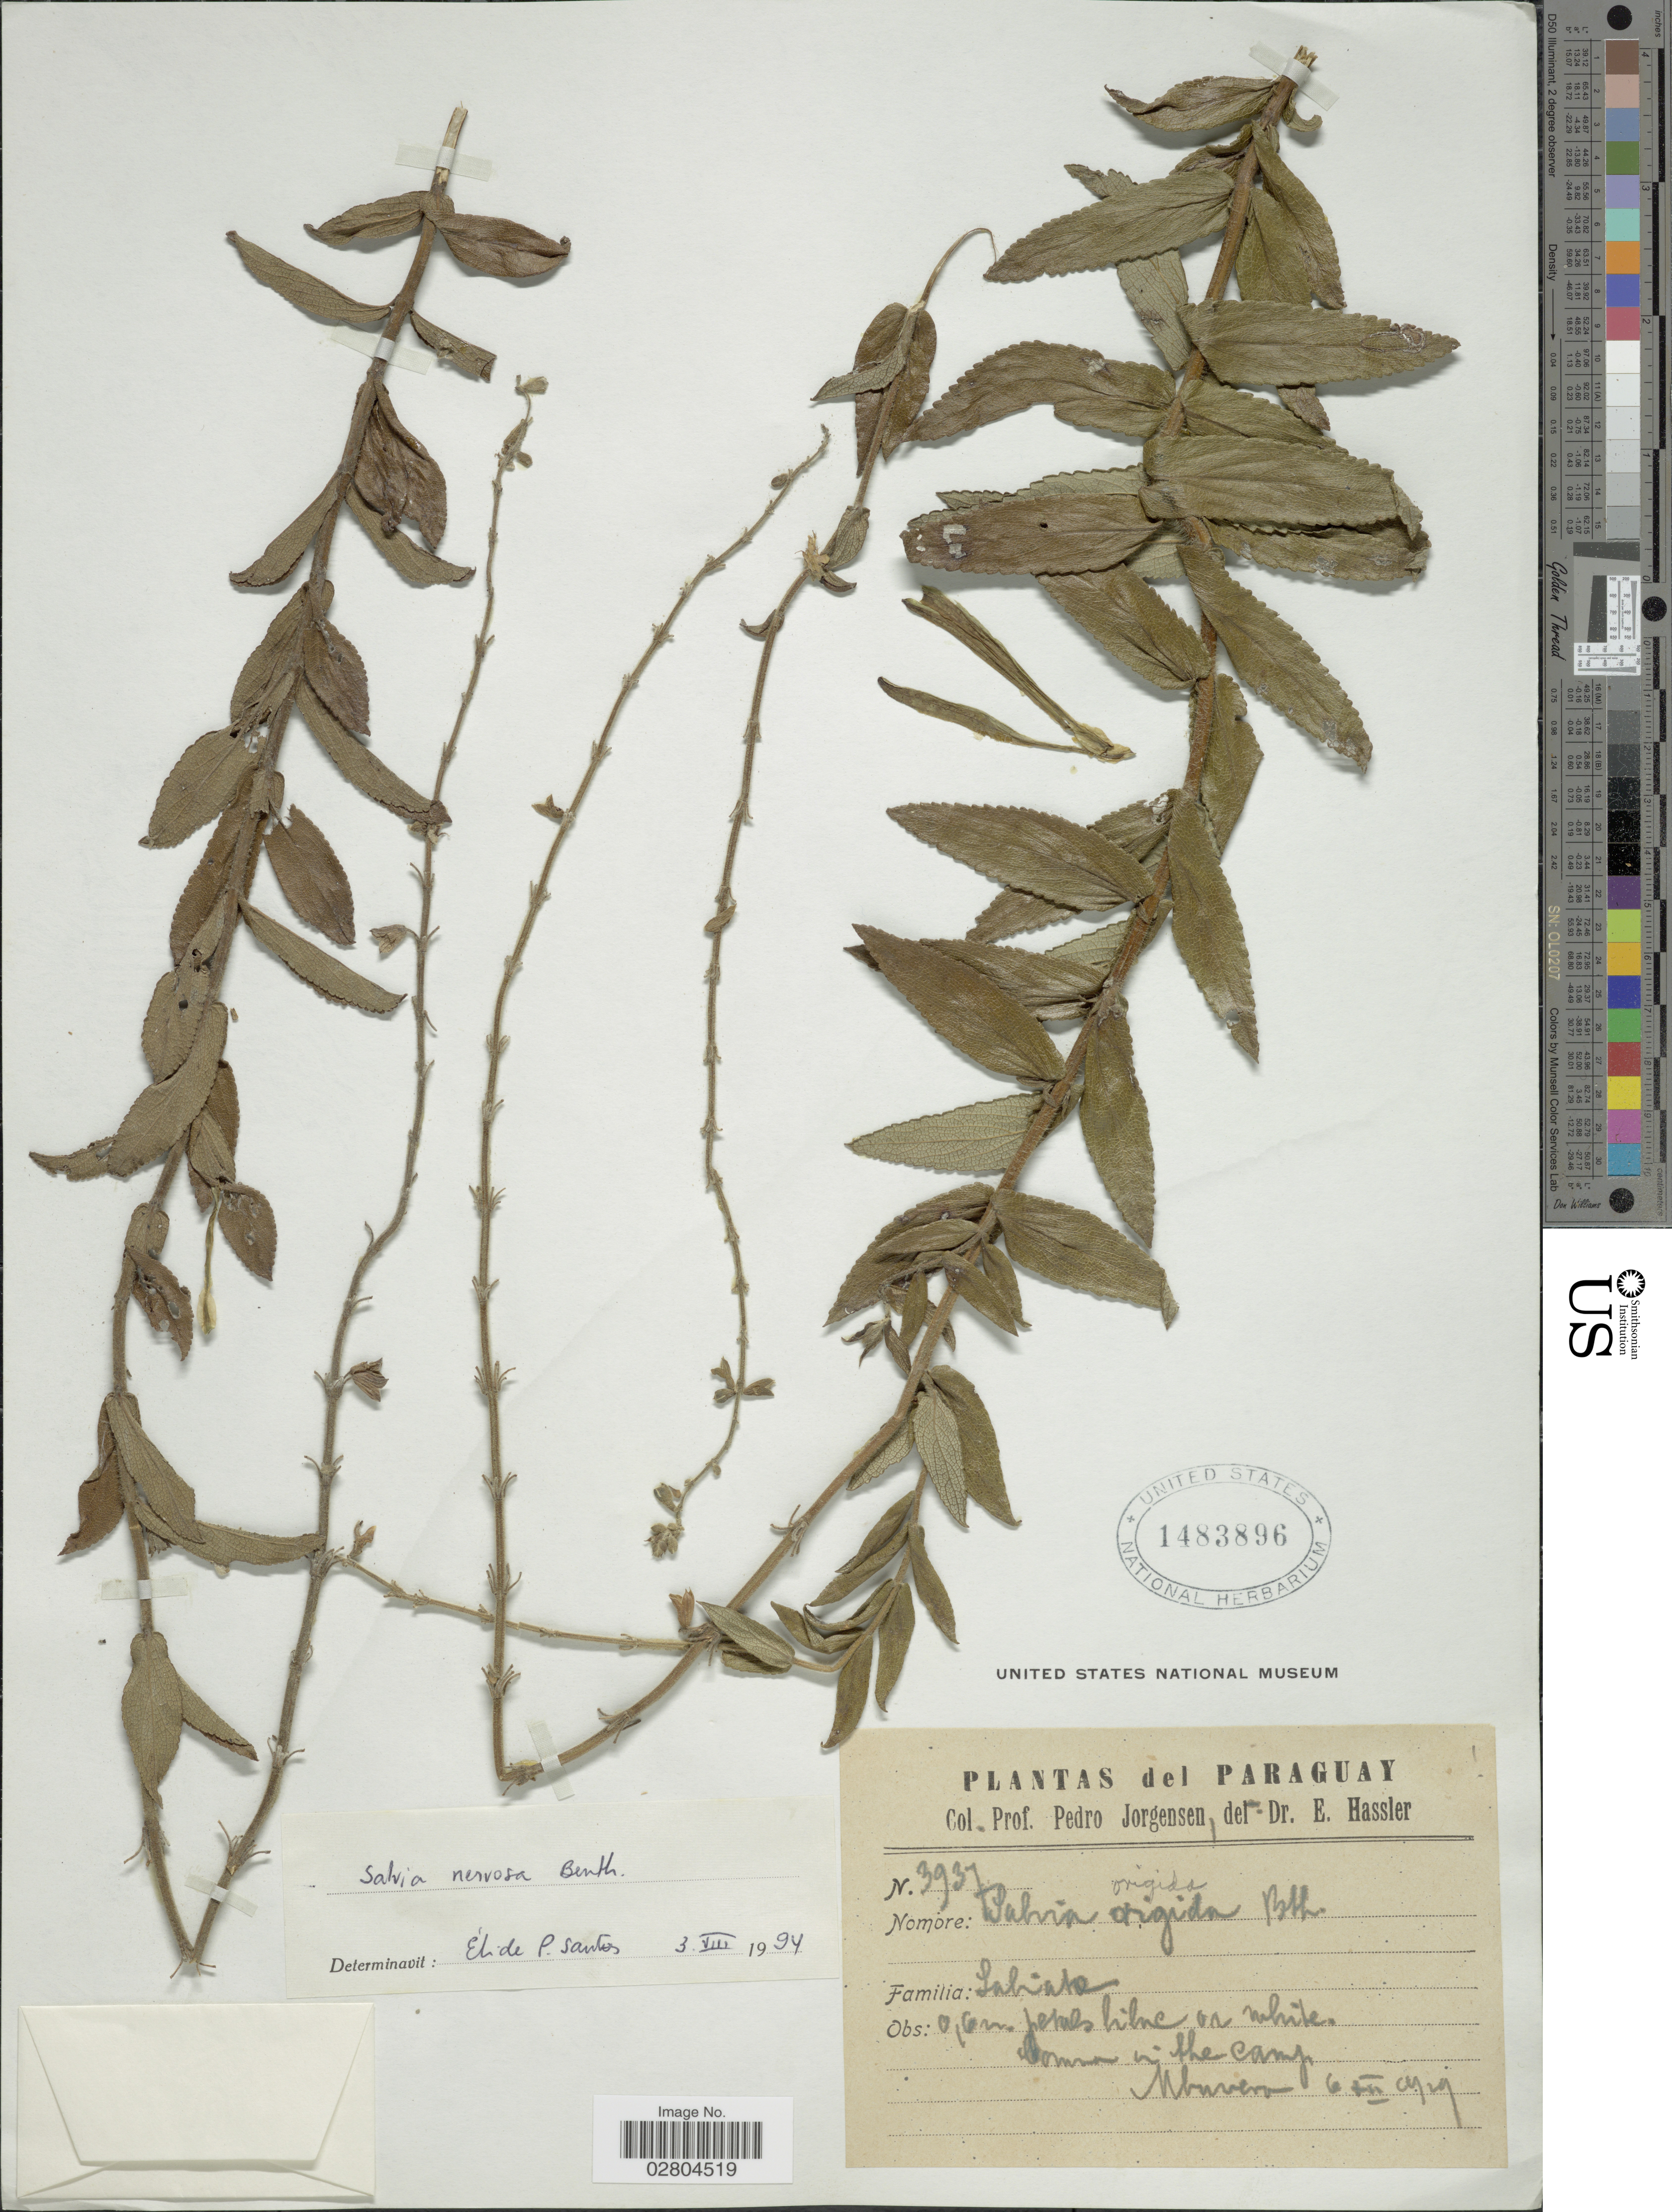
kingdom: Plantae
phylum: Tracheophyta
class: Magnoliopsida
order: Lamiales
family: Lamiaceae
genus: Salvia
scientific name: Salvia nervosa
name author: Benth.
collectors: P. Jörgensen & E. Hassler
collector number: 3937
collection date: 1929-12-06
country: Paraguay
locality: Ubuvera.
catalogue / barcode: US 1483896